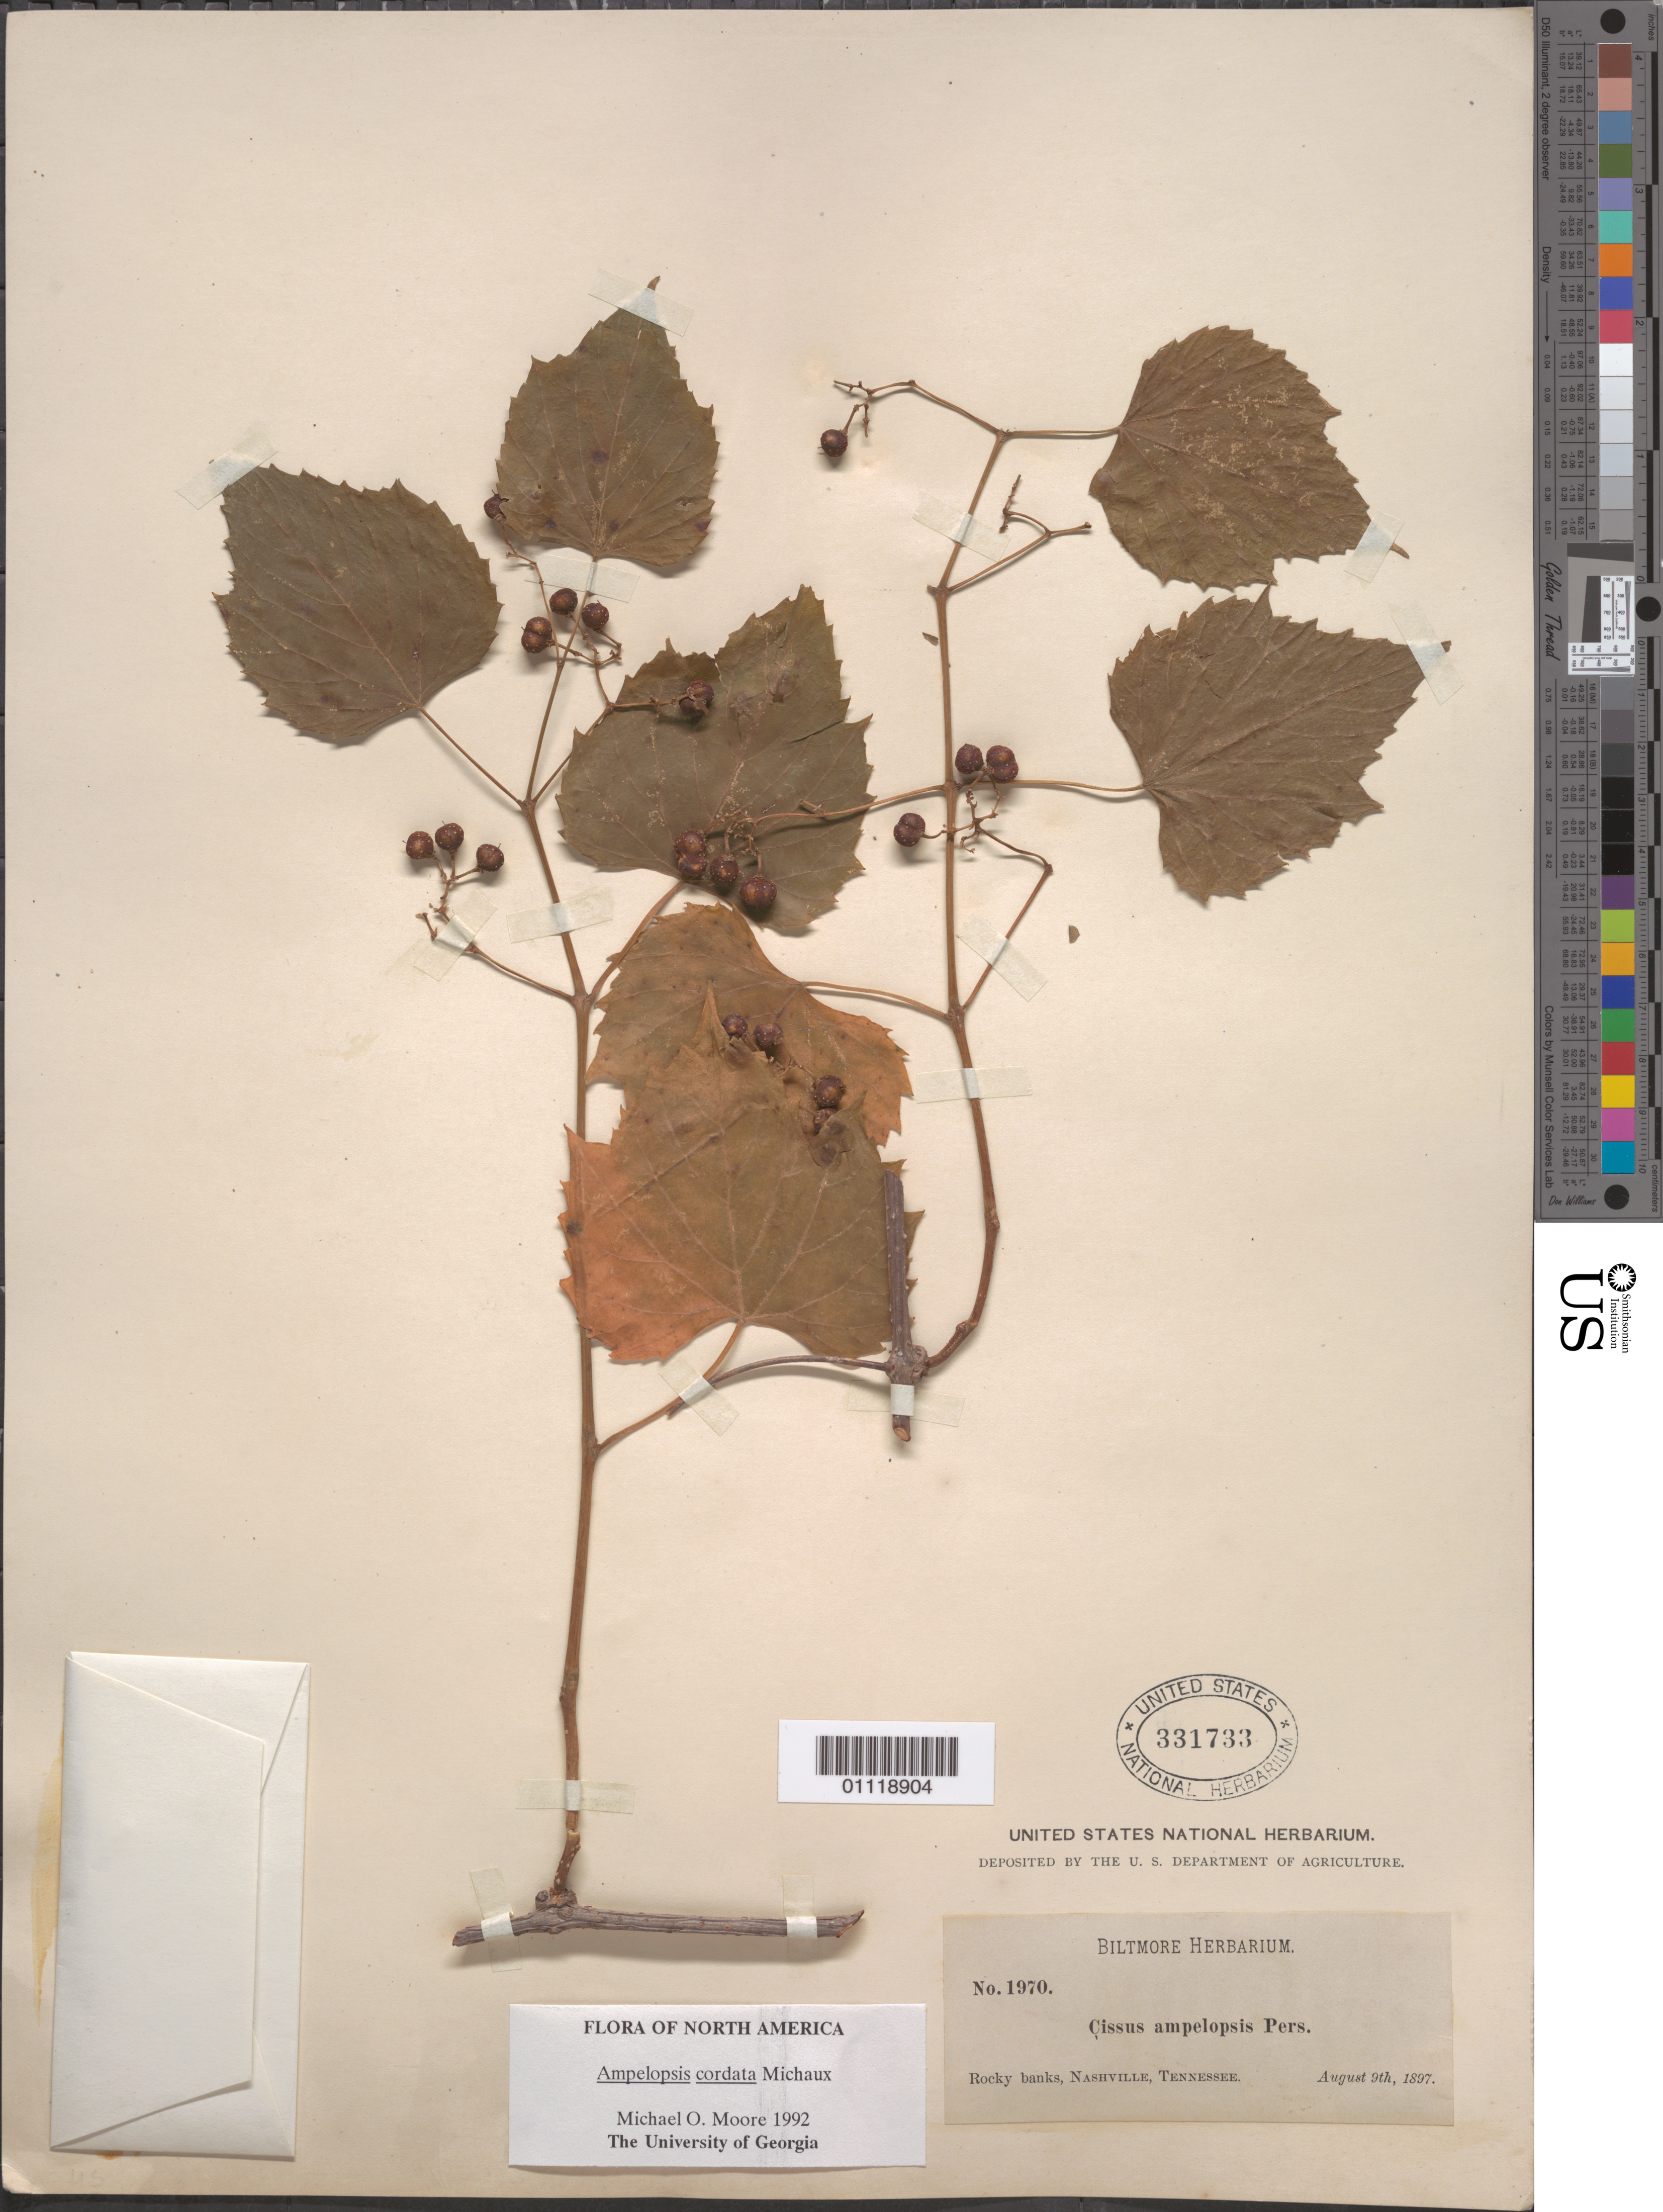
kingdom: Plantae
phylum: Tracheophyta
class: Magnoliopsida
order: Vitales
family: Vitaceae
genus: Ampelopsis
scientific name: Ampelopsis cordata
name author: Michx.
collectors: ex herb. Biltmore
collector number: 1970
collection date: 1897-08-09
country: United States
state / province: Tennessee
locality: Nashville.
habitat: Rocky banks.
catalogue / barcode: US 331733